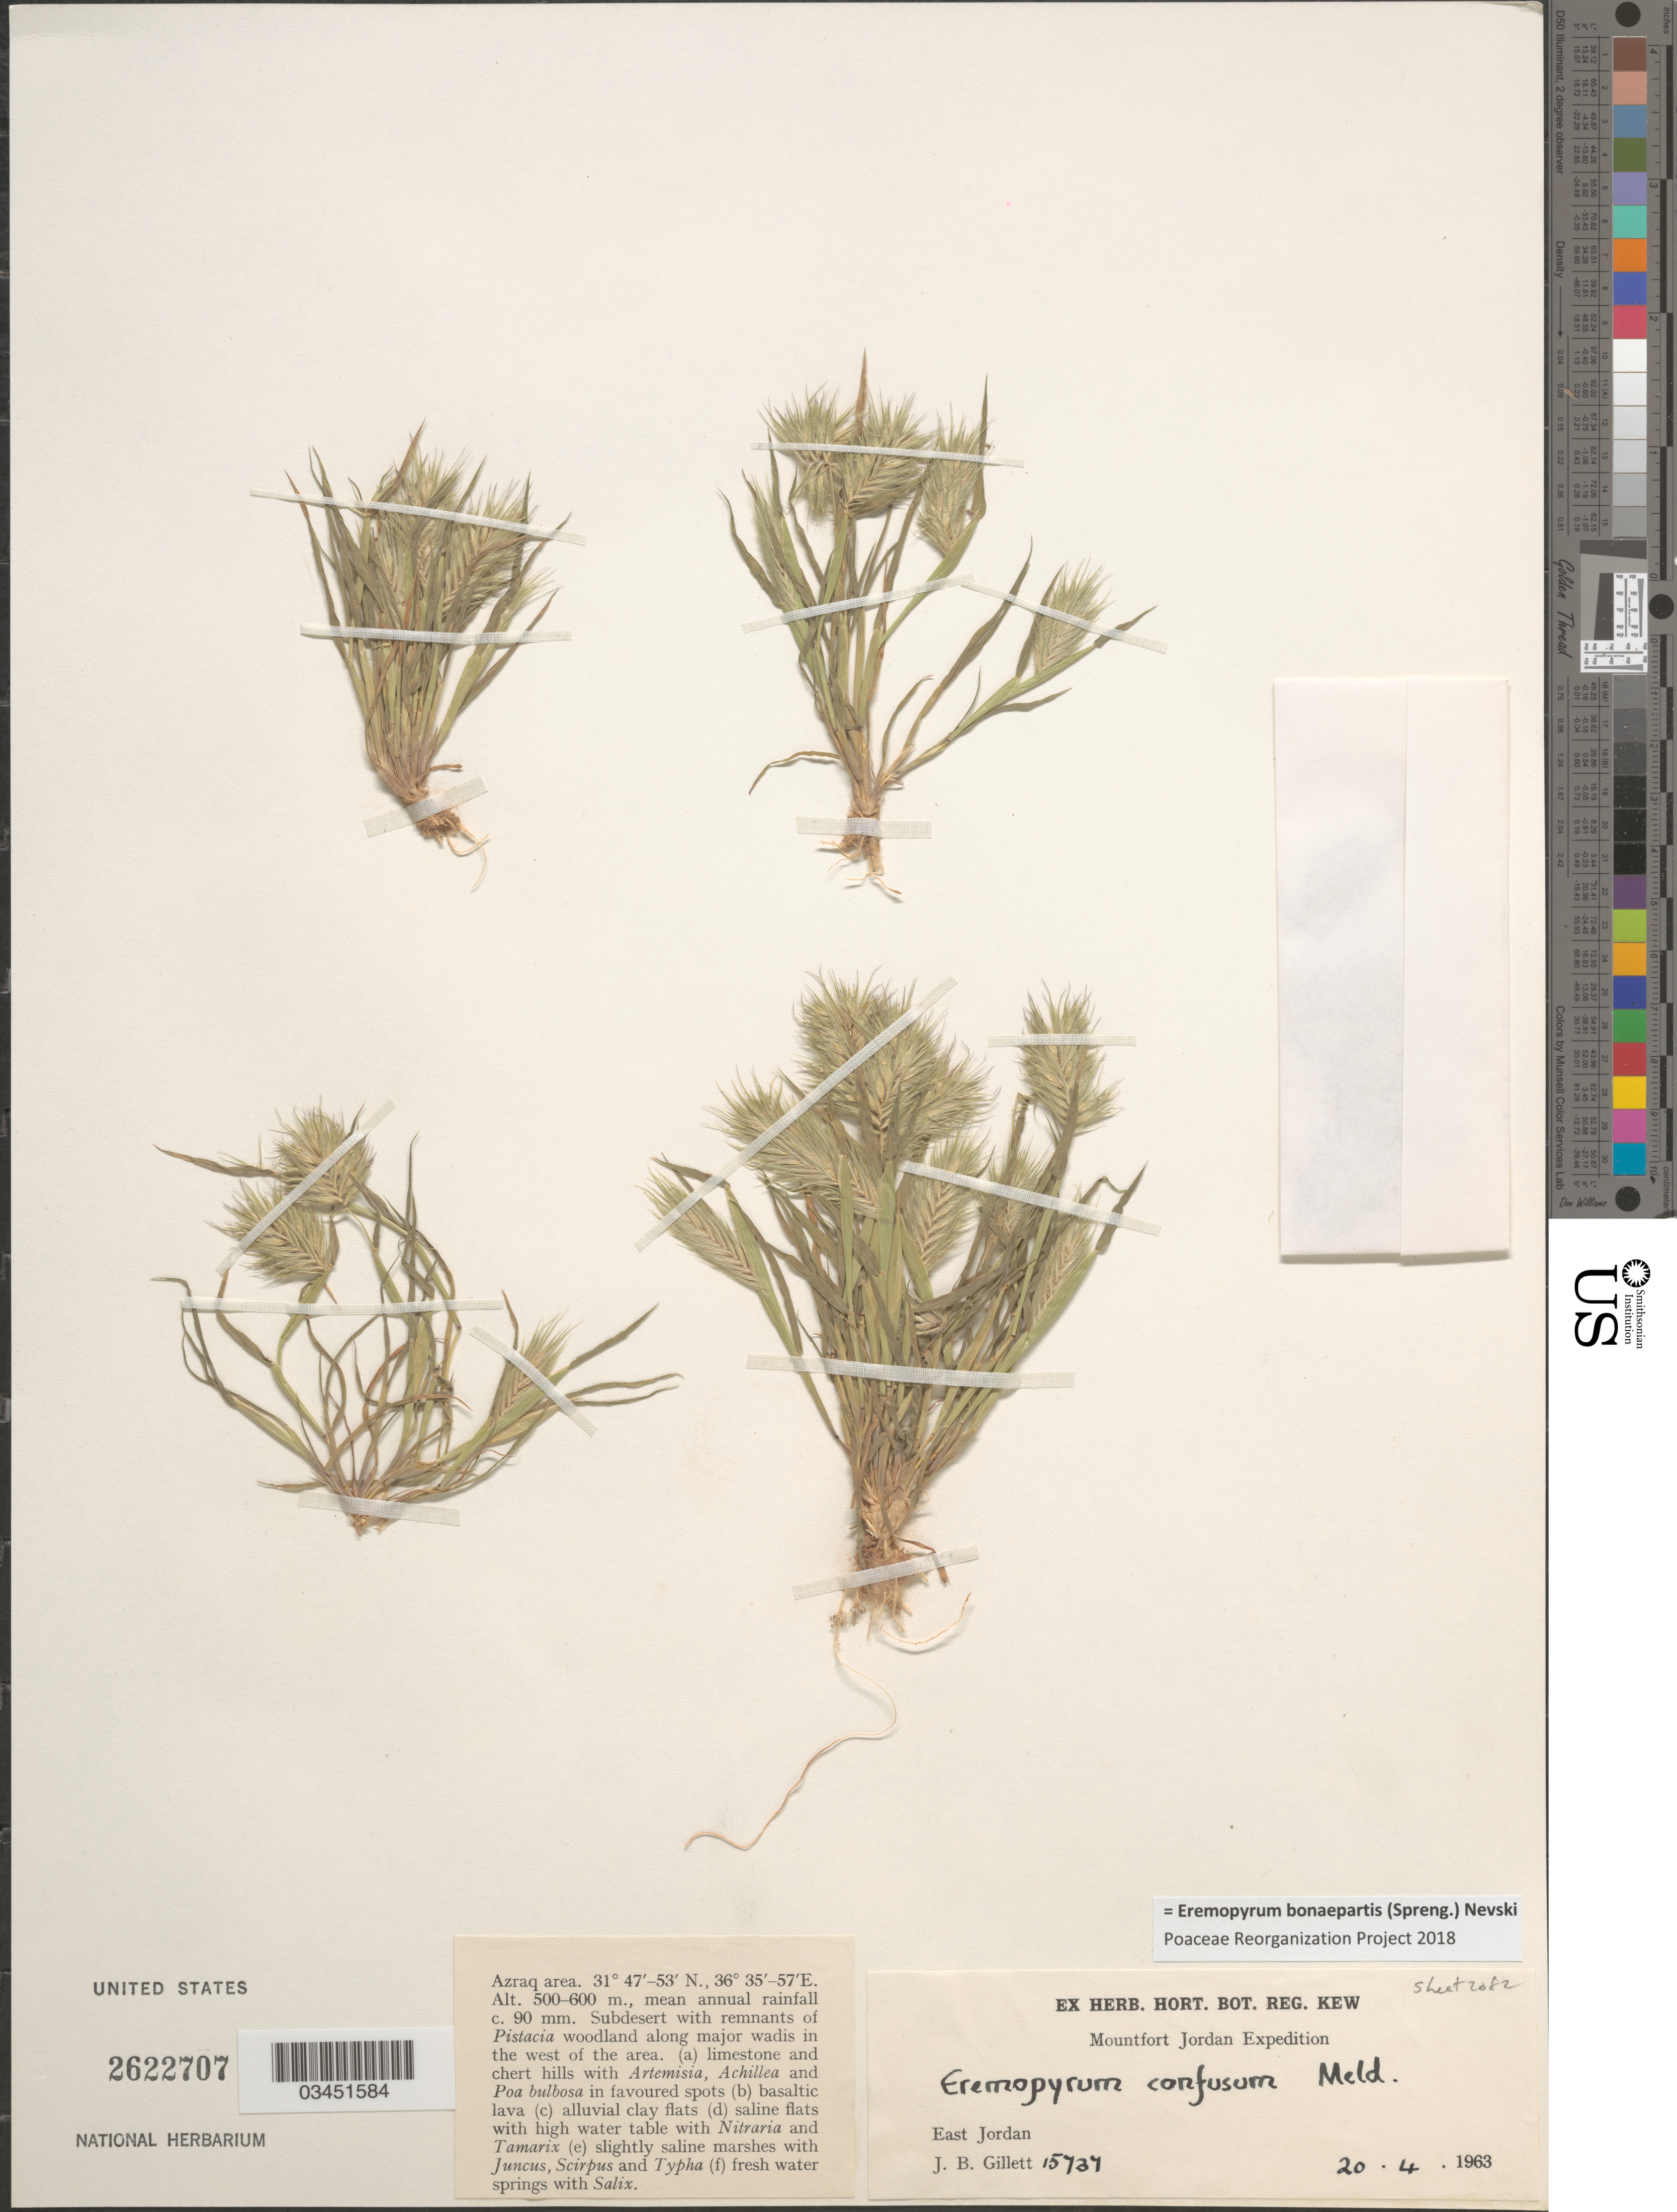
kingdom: Plantae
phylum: Tracheophyta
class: Liliopsida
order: Poales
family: Poaceae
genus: Eremopyrum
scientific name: Eremopyrum bonaepartis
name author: (Spreng.) Nevski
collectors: J. B. Gillett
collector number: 15737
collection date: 1963-04-20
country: Jordan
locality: Mountfort Jordan Expedition. East Jordan. Azraq area.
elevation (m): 500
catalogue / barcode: US 2622707